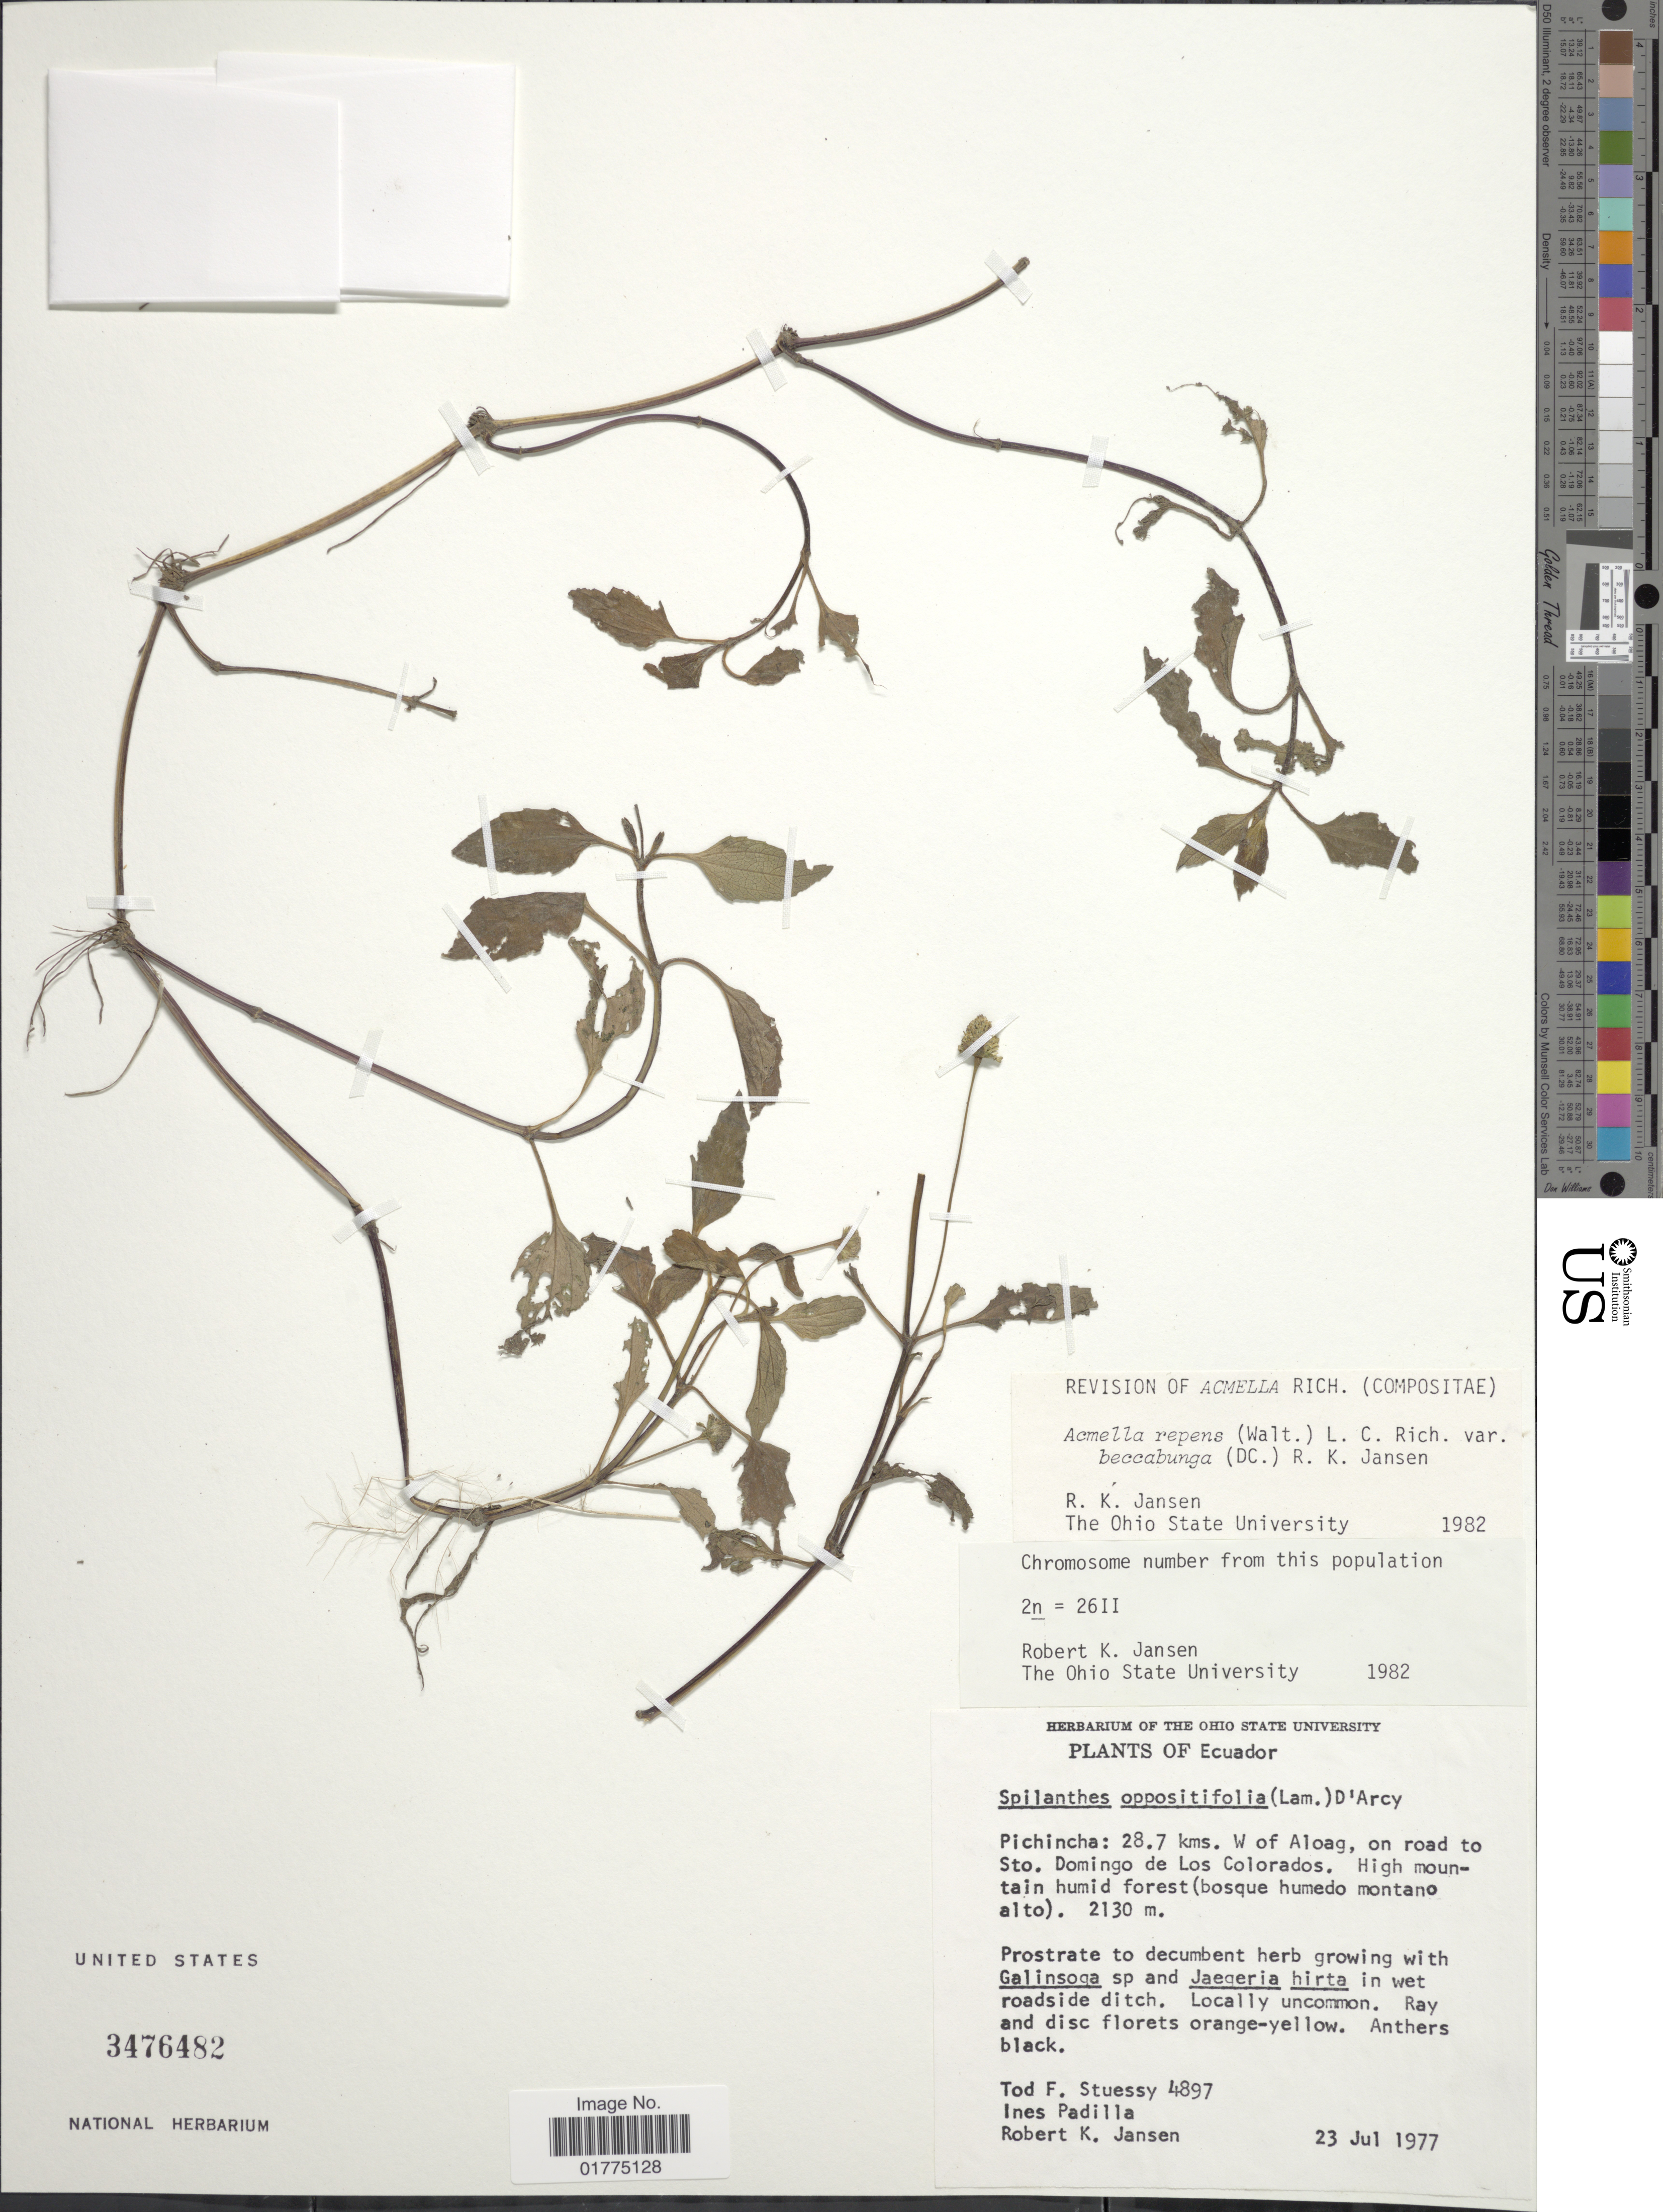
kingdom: Plantae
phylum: Tracheophyta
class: Magnoliopsida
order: Asterales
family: Asteraceae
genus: Heliopsis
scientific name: Heliopsis buphthalmoides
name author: (Jacq.) Dunal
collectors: T. Stuessy, I. Padilla & R. K. Jansen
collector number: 4897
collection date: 1977-07-23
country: Ecuador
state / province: Pichincha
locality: Pichincha: 28.7 kms. W of Aloag, on road to Sto. Domingo de Los Colorados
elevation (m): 2130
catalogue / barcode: US 3476482